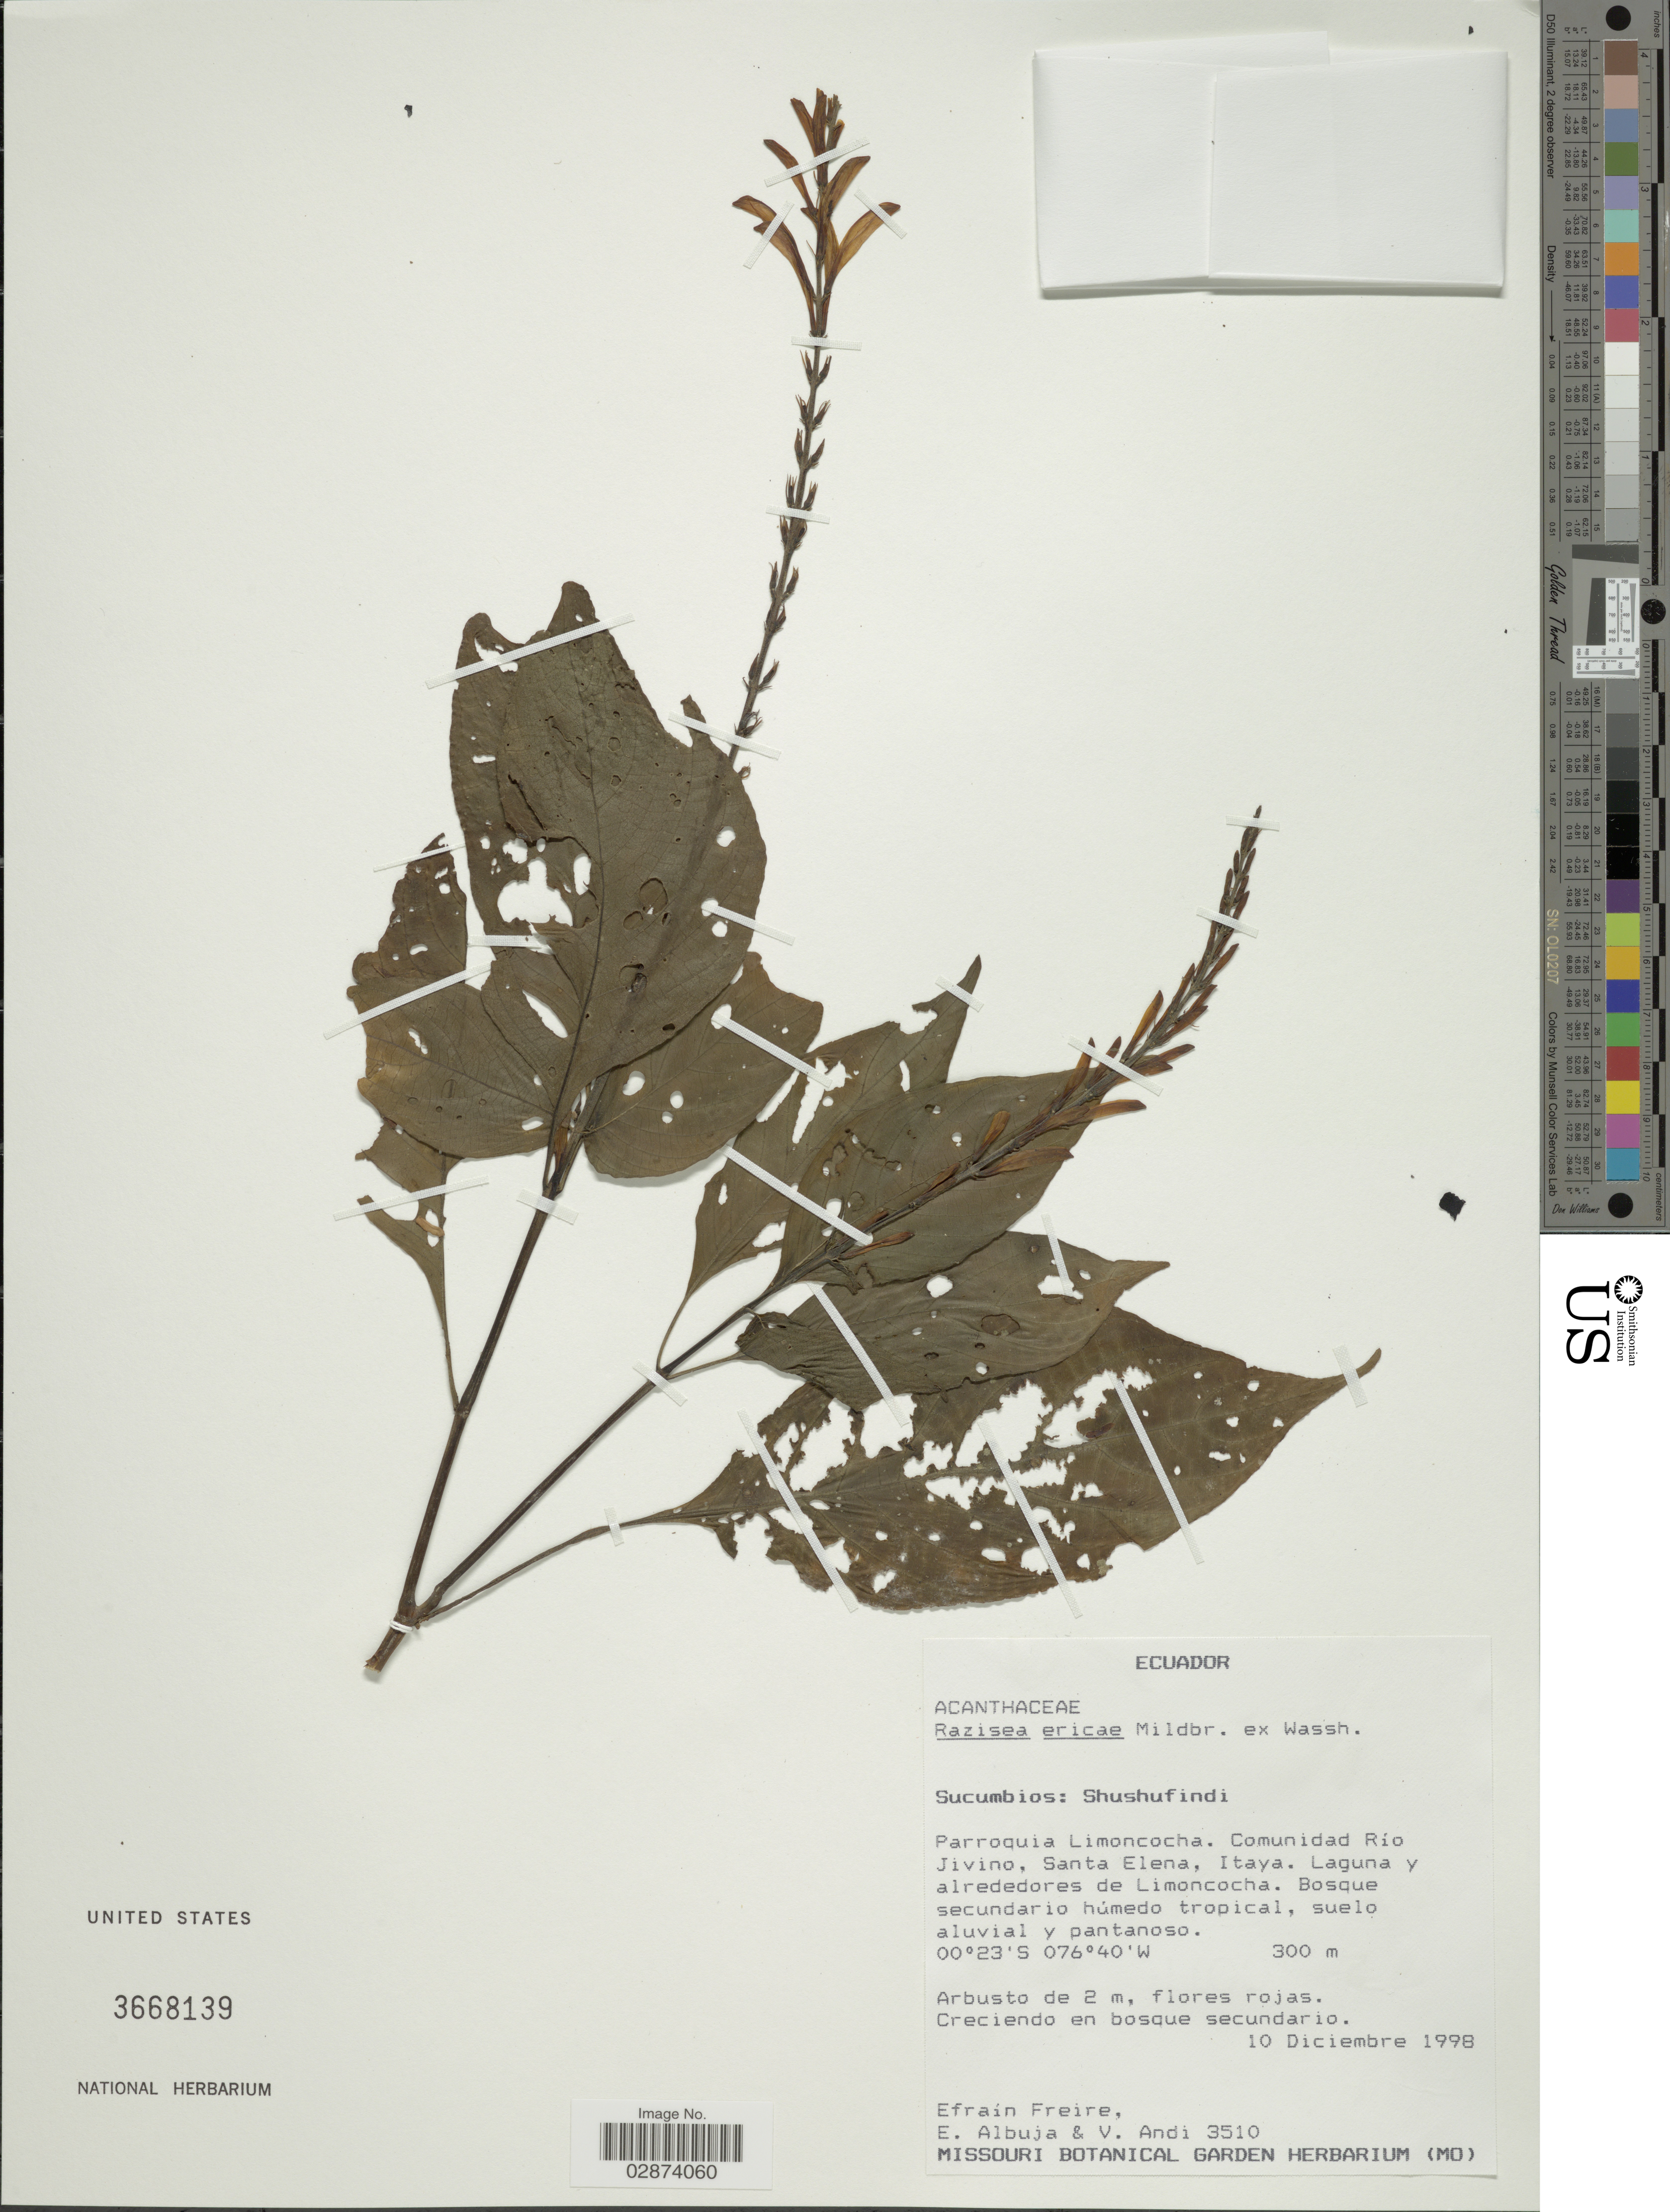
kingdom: Plantae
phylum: Tracheophyta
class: Magnoliopsida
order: Lamiales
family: Acanthaceae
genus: Razisea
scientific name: Razisea ericae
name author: Mildbr. ex Wassh.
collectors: E. Freire, E. Albuja & V. Andi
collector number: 3510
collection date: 1998-12-10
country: Ecuador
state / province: Sucumbíos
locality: Shushufindi. Parroquia Limoncocha. Comunidad Rio Jivino, Santa Elena, Itaya. Laguna y alrededores de Limoncocha.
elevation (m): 300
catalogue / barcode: US 3668139